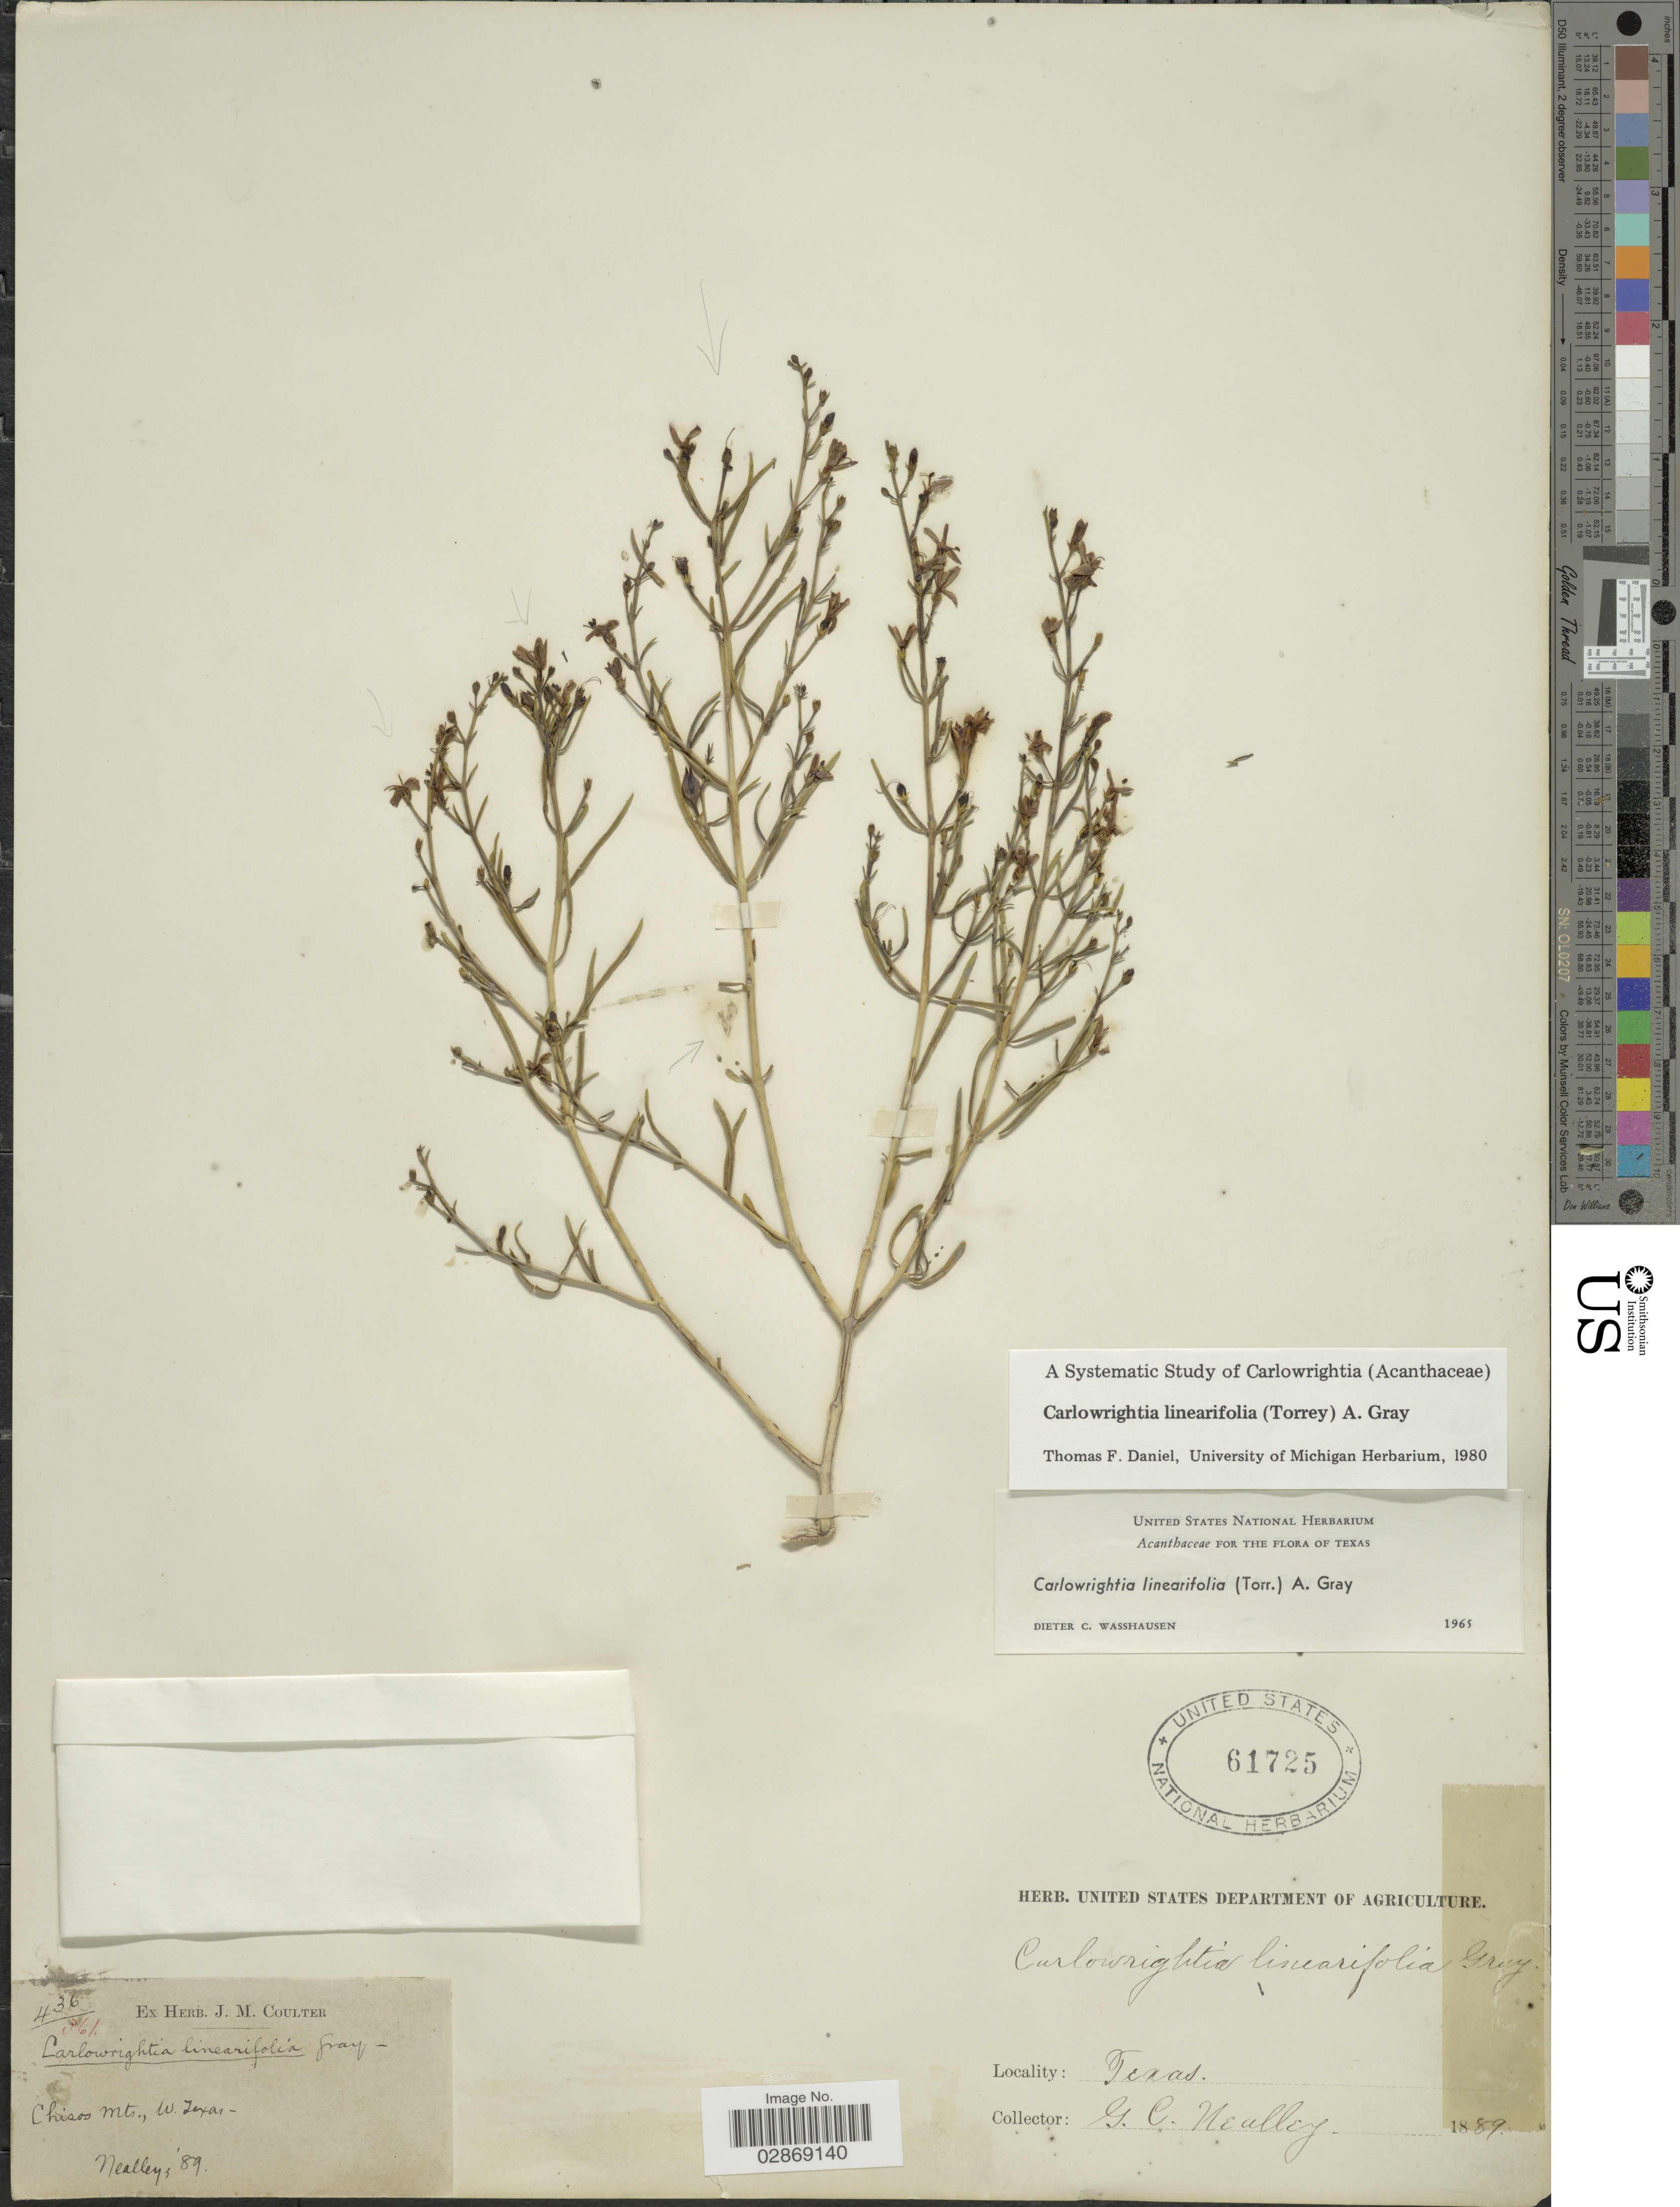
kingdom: Plantae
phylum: Tracheophyta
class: Magnoliopsida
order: Lamiales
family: Acanthaceae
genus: Carlowrightia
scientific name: Carlowrightia linearifolia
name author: (Torr.) A. Gray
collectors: G. C. Nealley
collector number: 436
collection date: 1889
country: United States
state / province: Texas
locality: Chisos Mts., W. Texas.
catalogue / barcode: US 61725